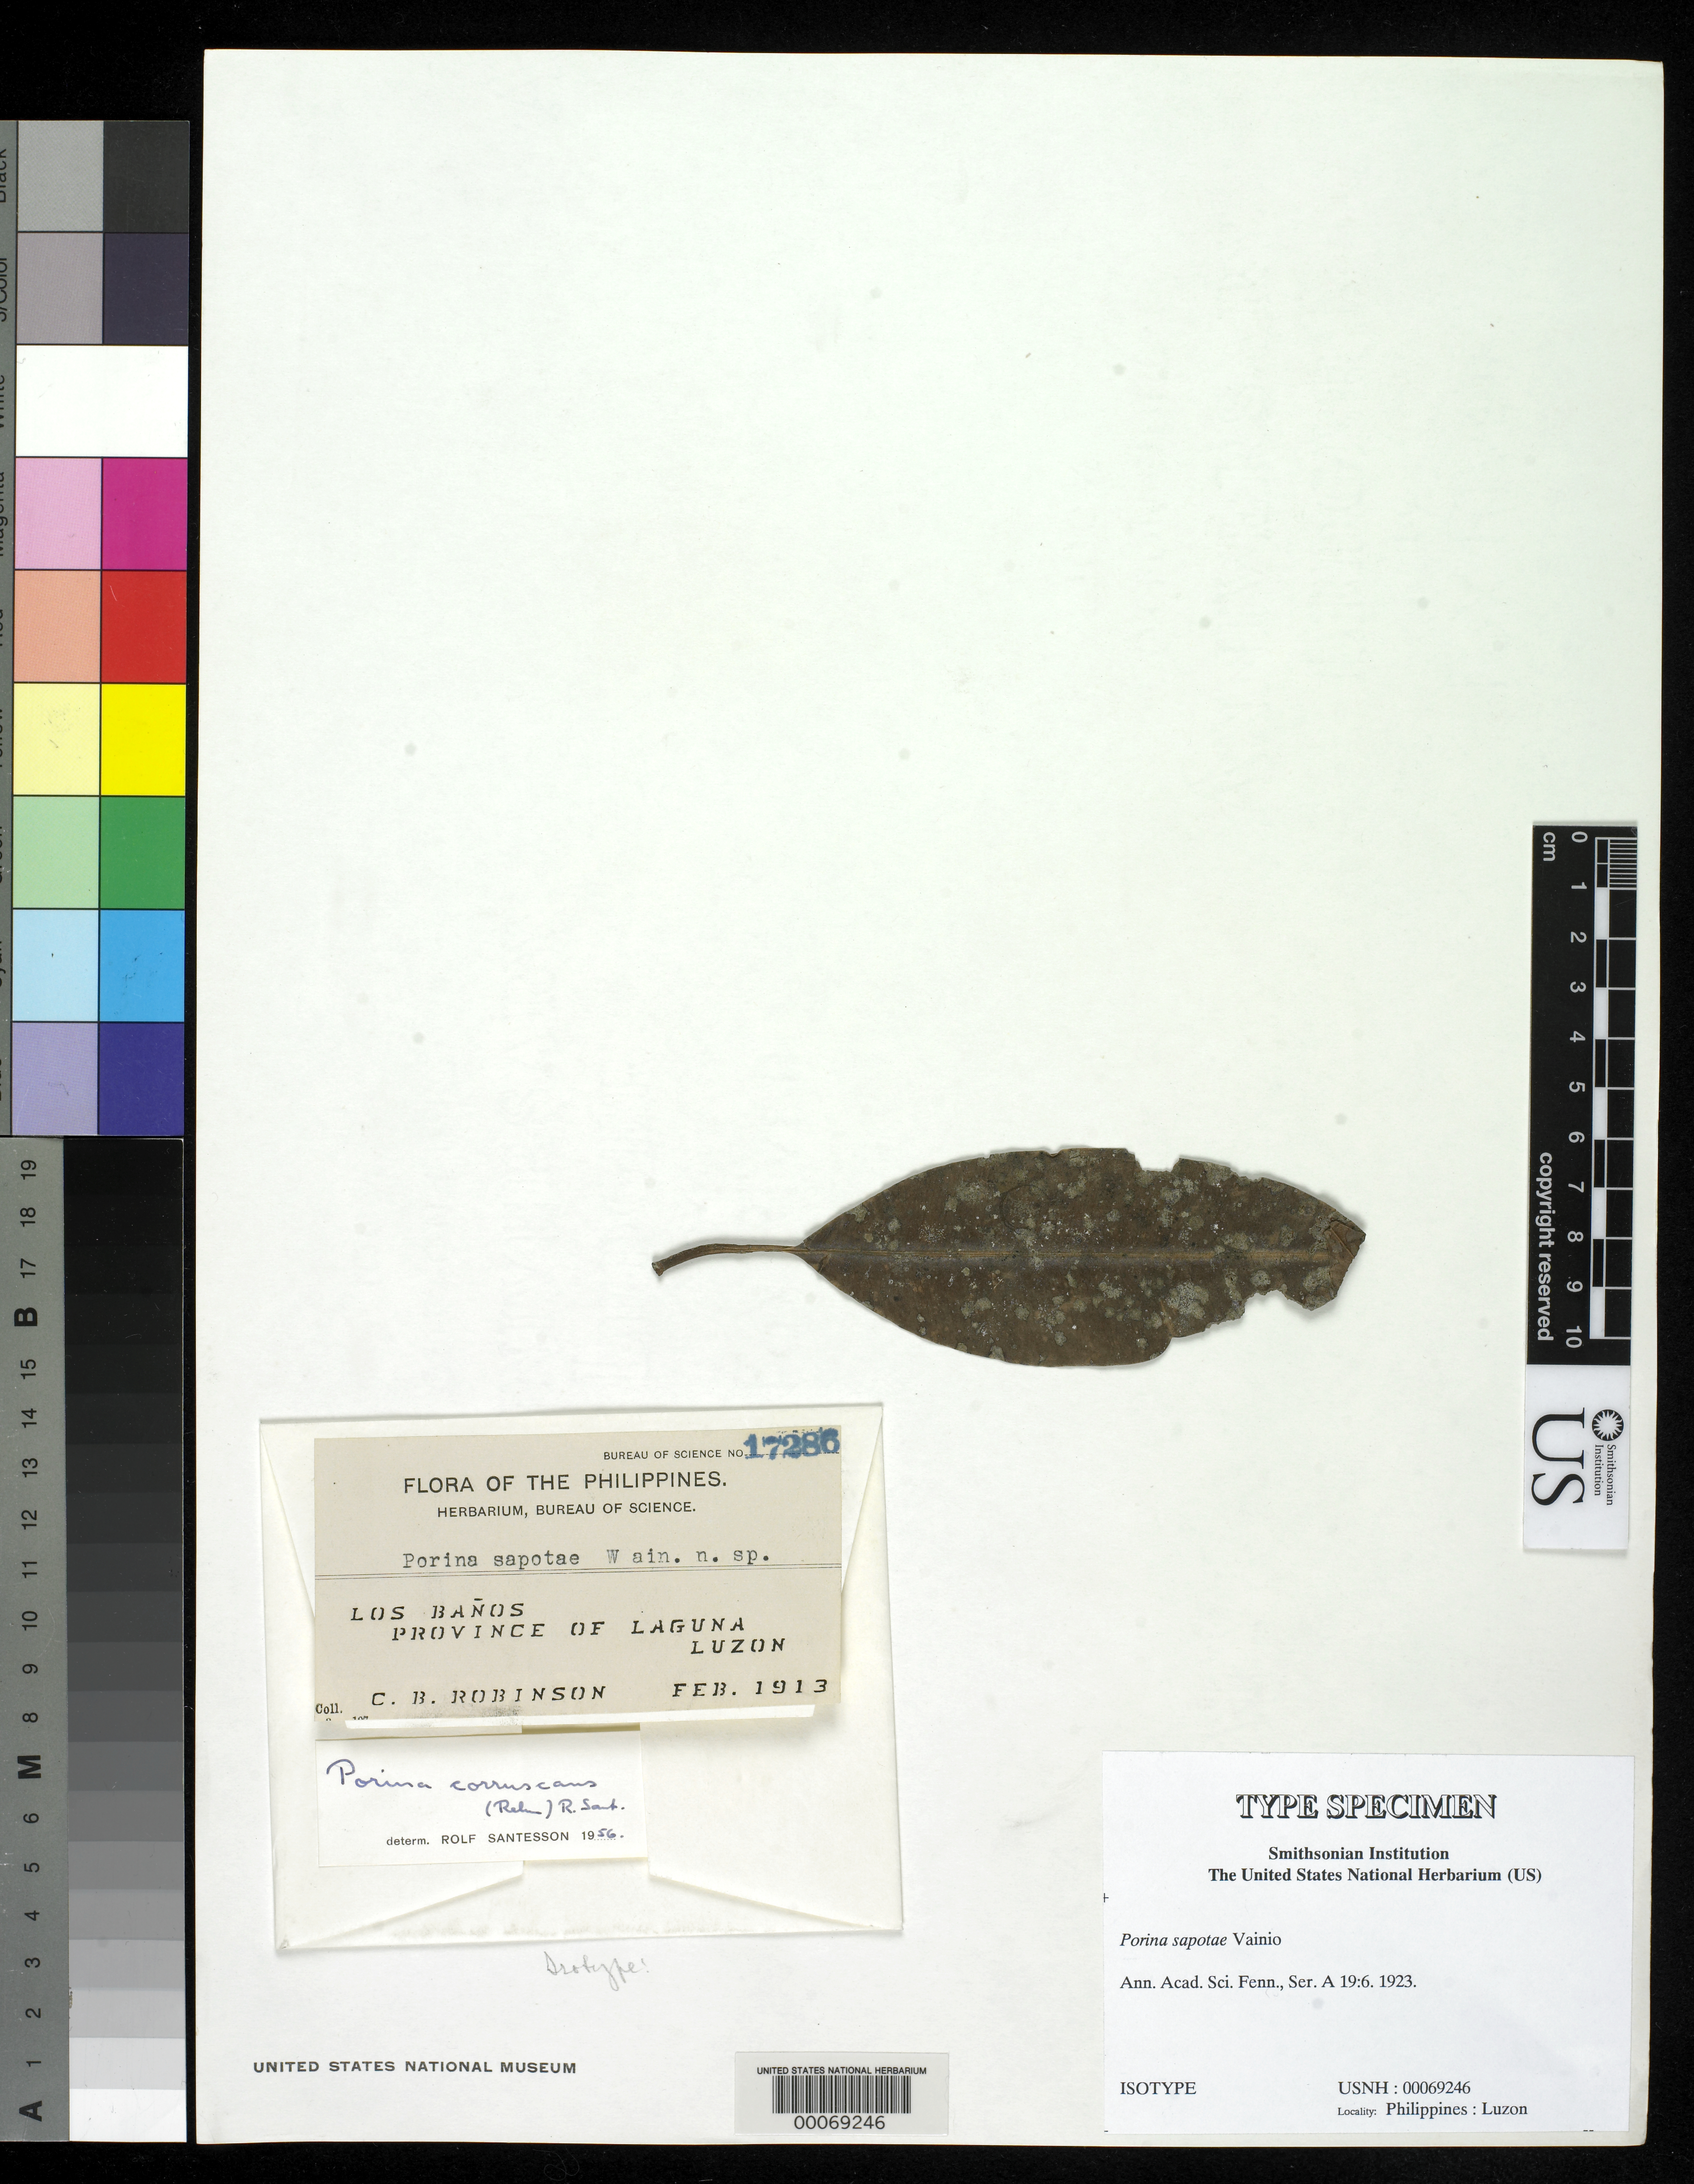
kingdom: Fungi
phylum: Ascomycota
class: Lecanoromycetes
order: Ostropales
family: Porinaceae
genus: Porina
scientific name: Porina sapotae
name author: Vain.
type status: Isotype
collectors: C. Robinson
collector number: Bur. Sci. 17286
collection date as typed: Feb 1913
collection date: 1913-02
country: Philippines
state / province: Calabarzon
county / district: Laguna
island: Luzon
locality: Los Banos.